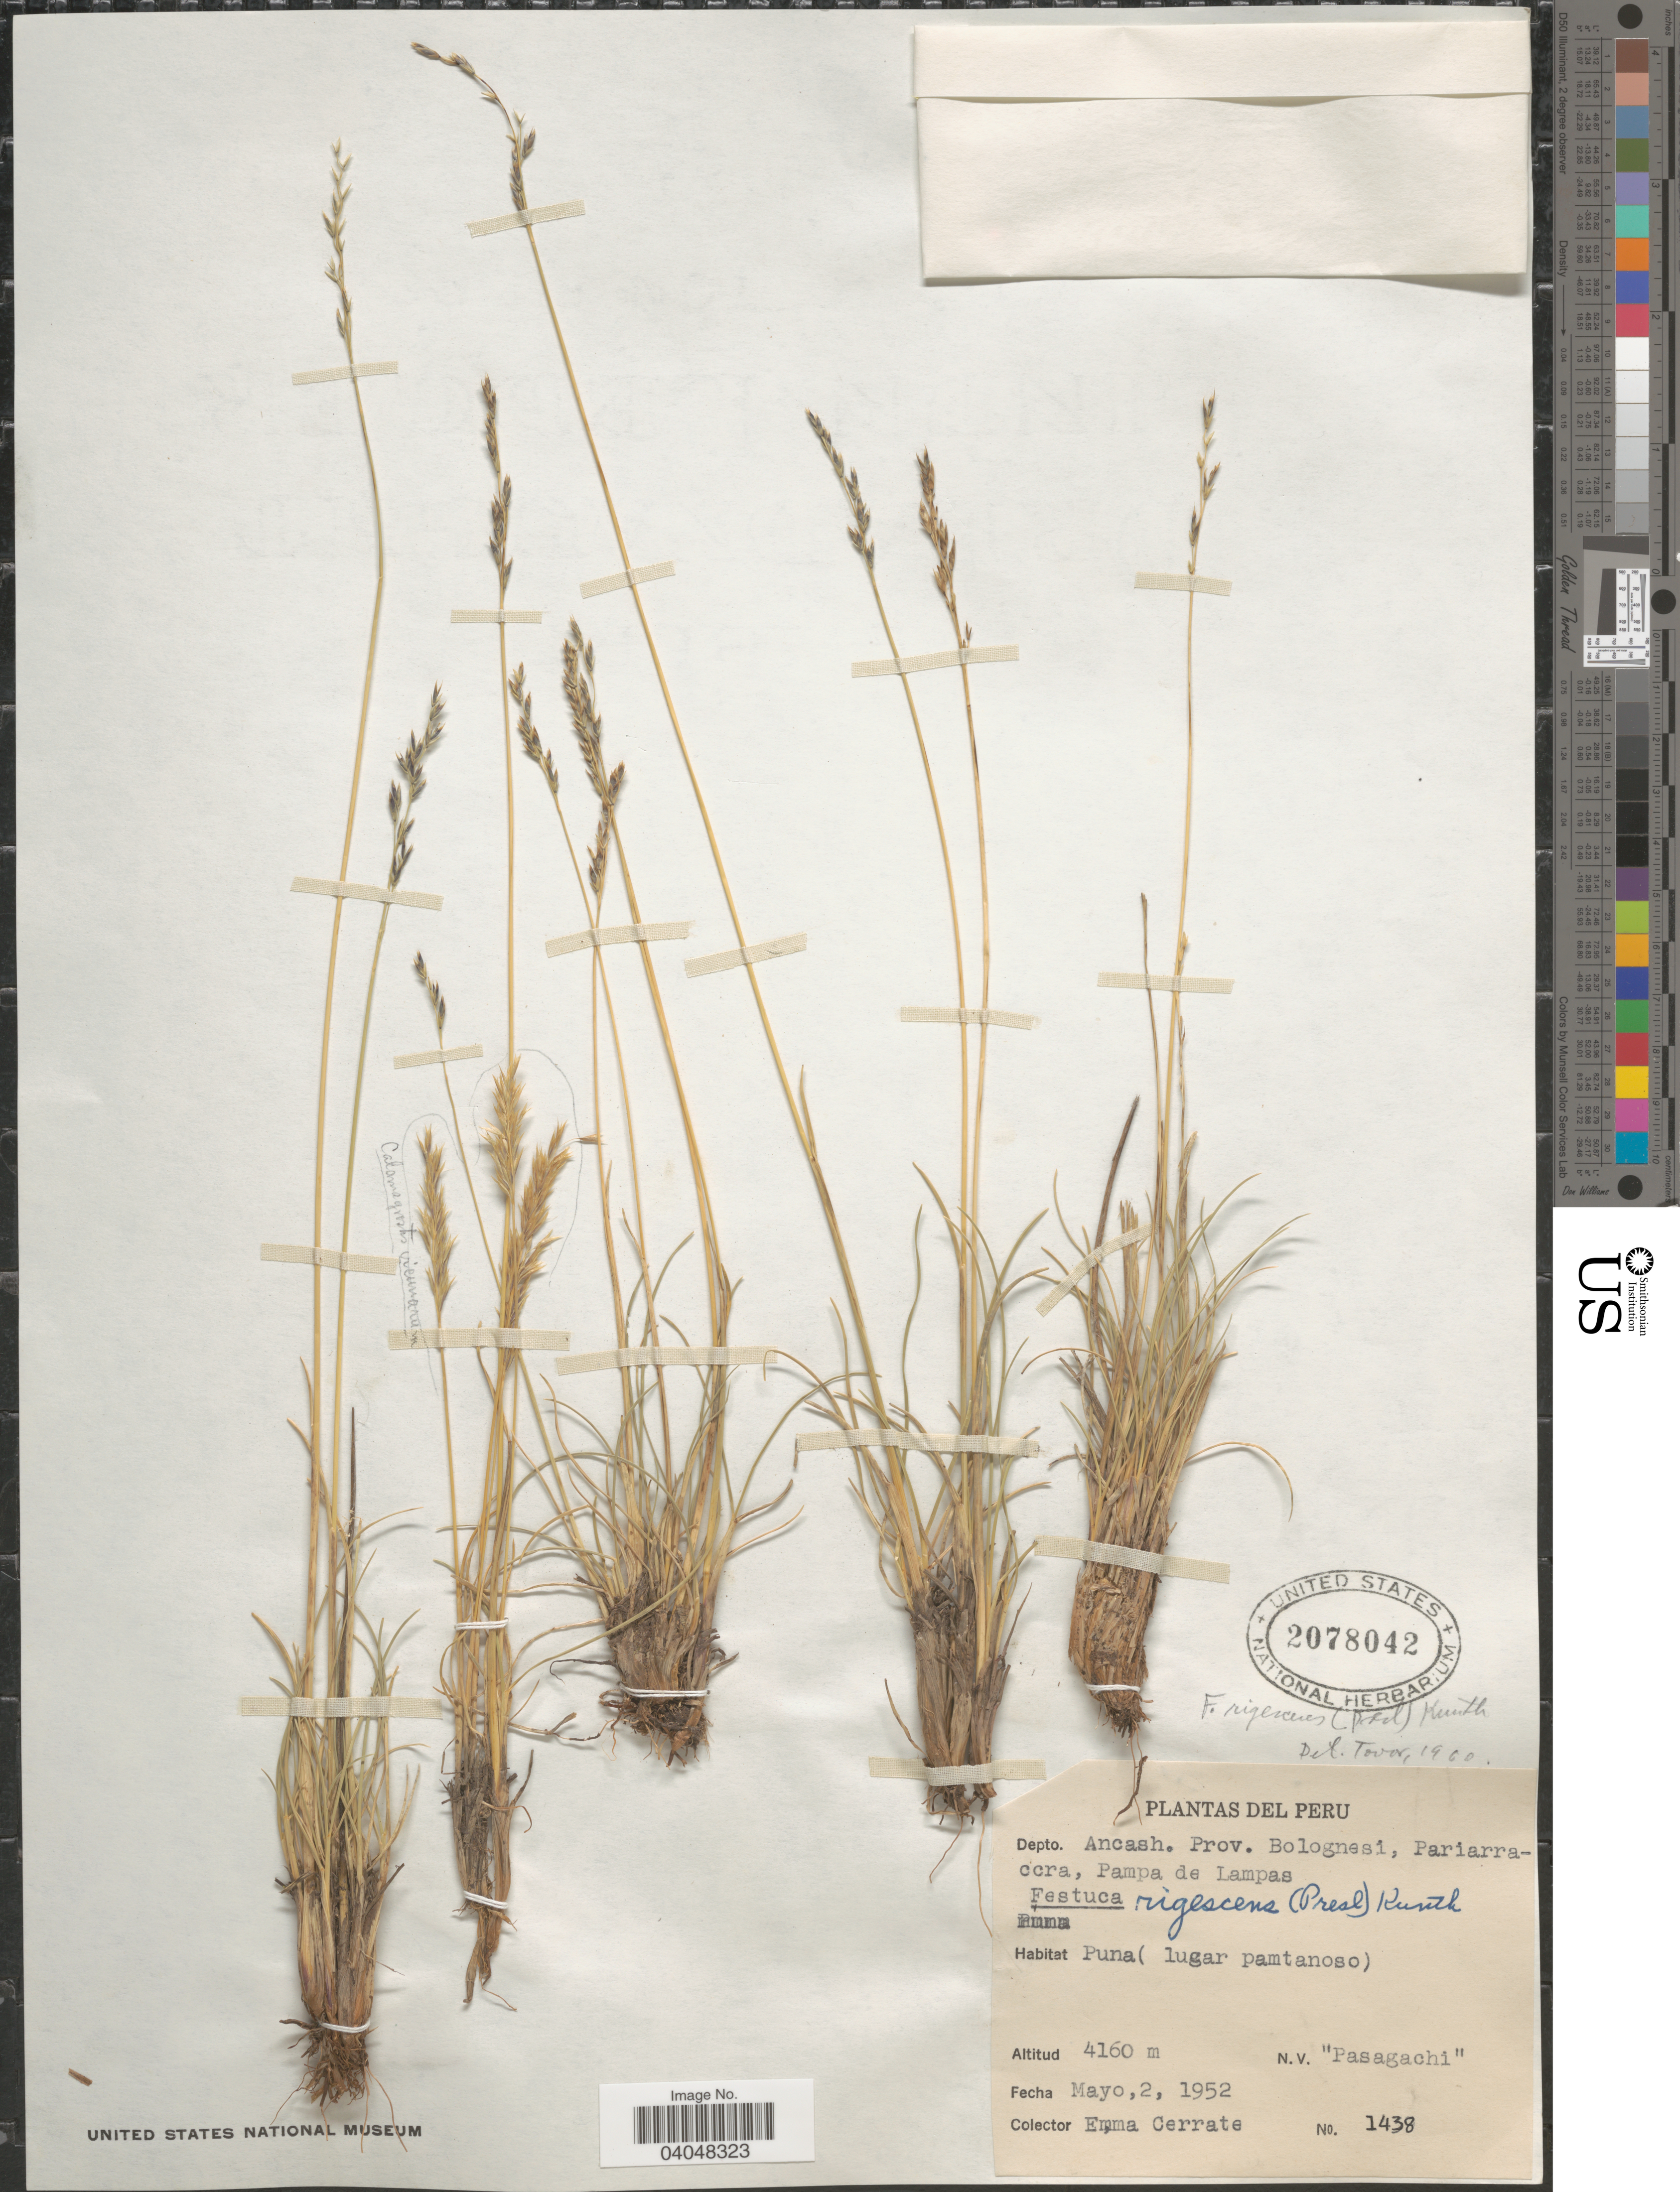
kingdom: Plantae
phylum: Tracheophyta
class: Liliopsida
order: Poales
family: Poaceae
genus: Festuca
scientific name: Festuca rigescens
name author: (J. Presl) Kunth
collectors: E. Cerrate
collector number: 1438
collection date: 1952-05-02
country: Peru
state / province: Ancash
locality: Depto. Ancash. Prov. Bolognesi, Pariarraccra, Pampa de Lampas. N.V. "Pasagachi".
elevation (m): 4160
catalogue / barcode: US 2078042